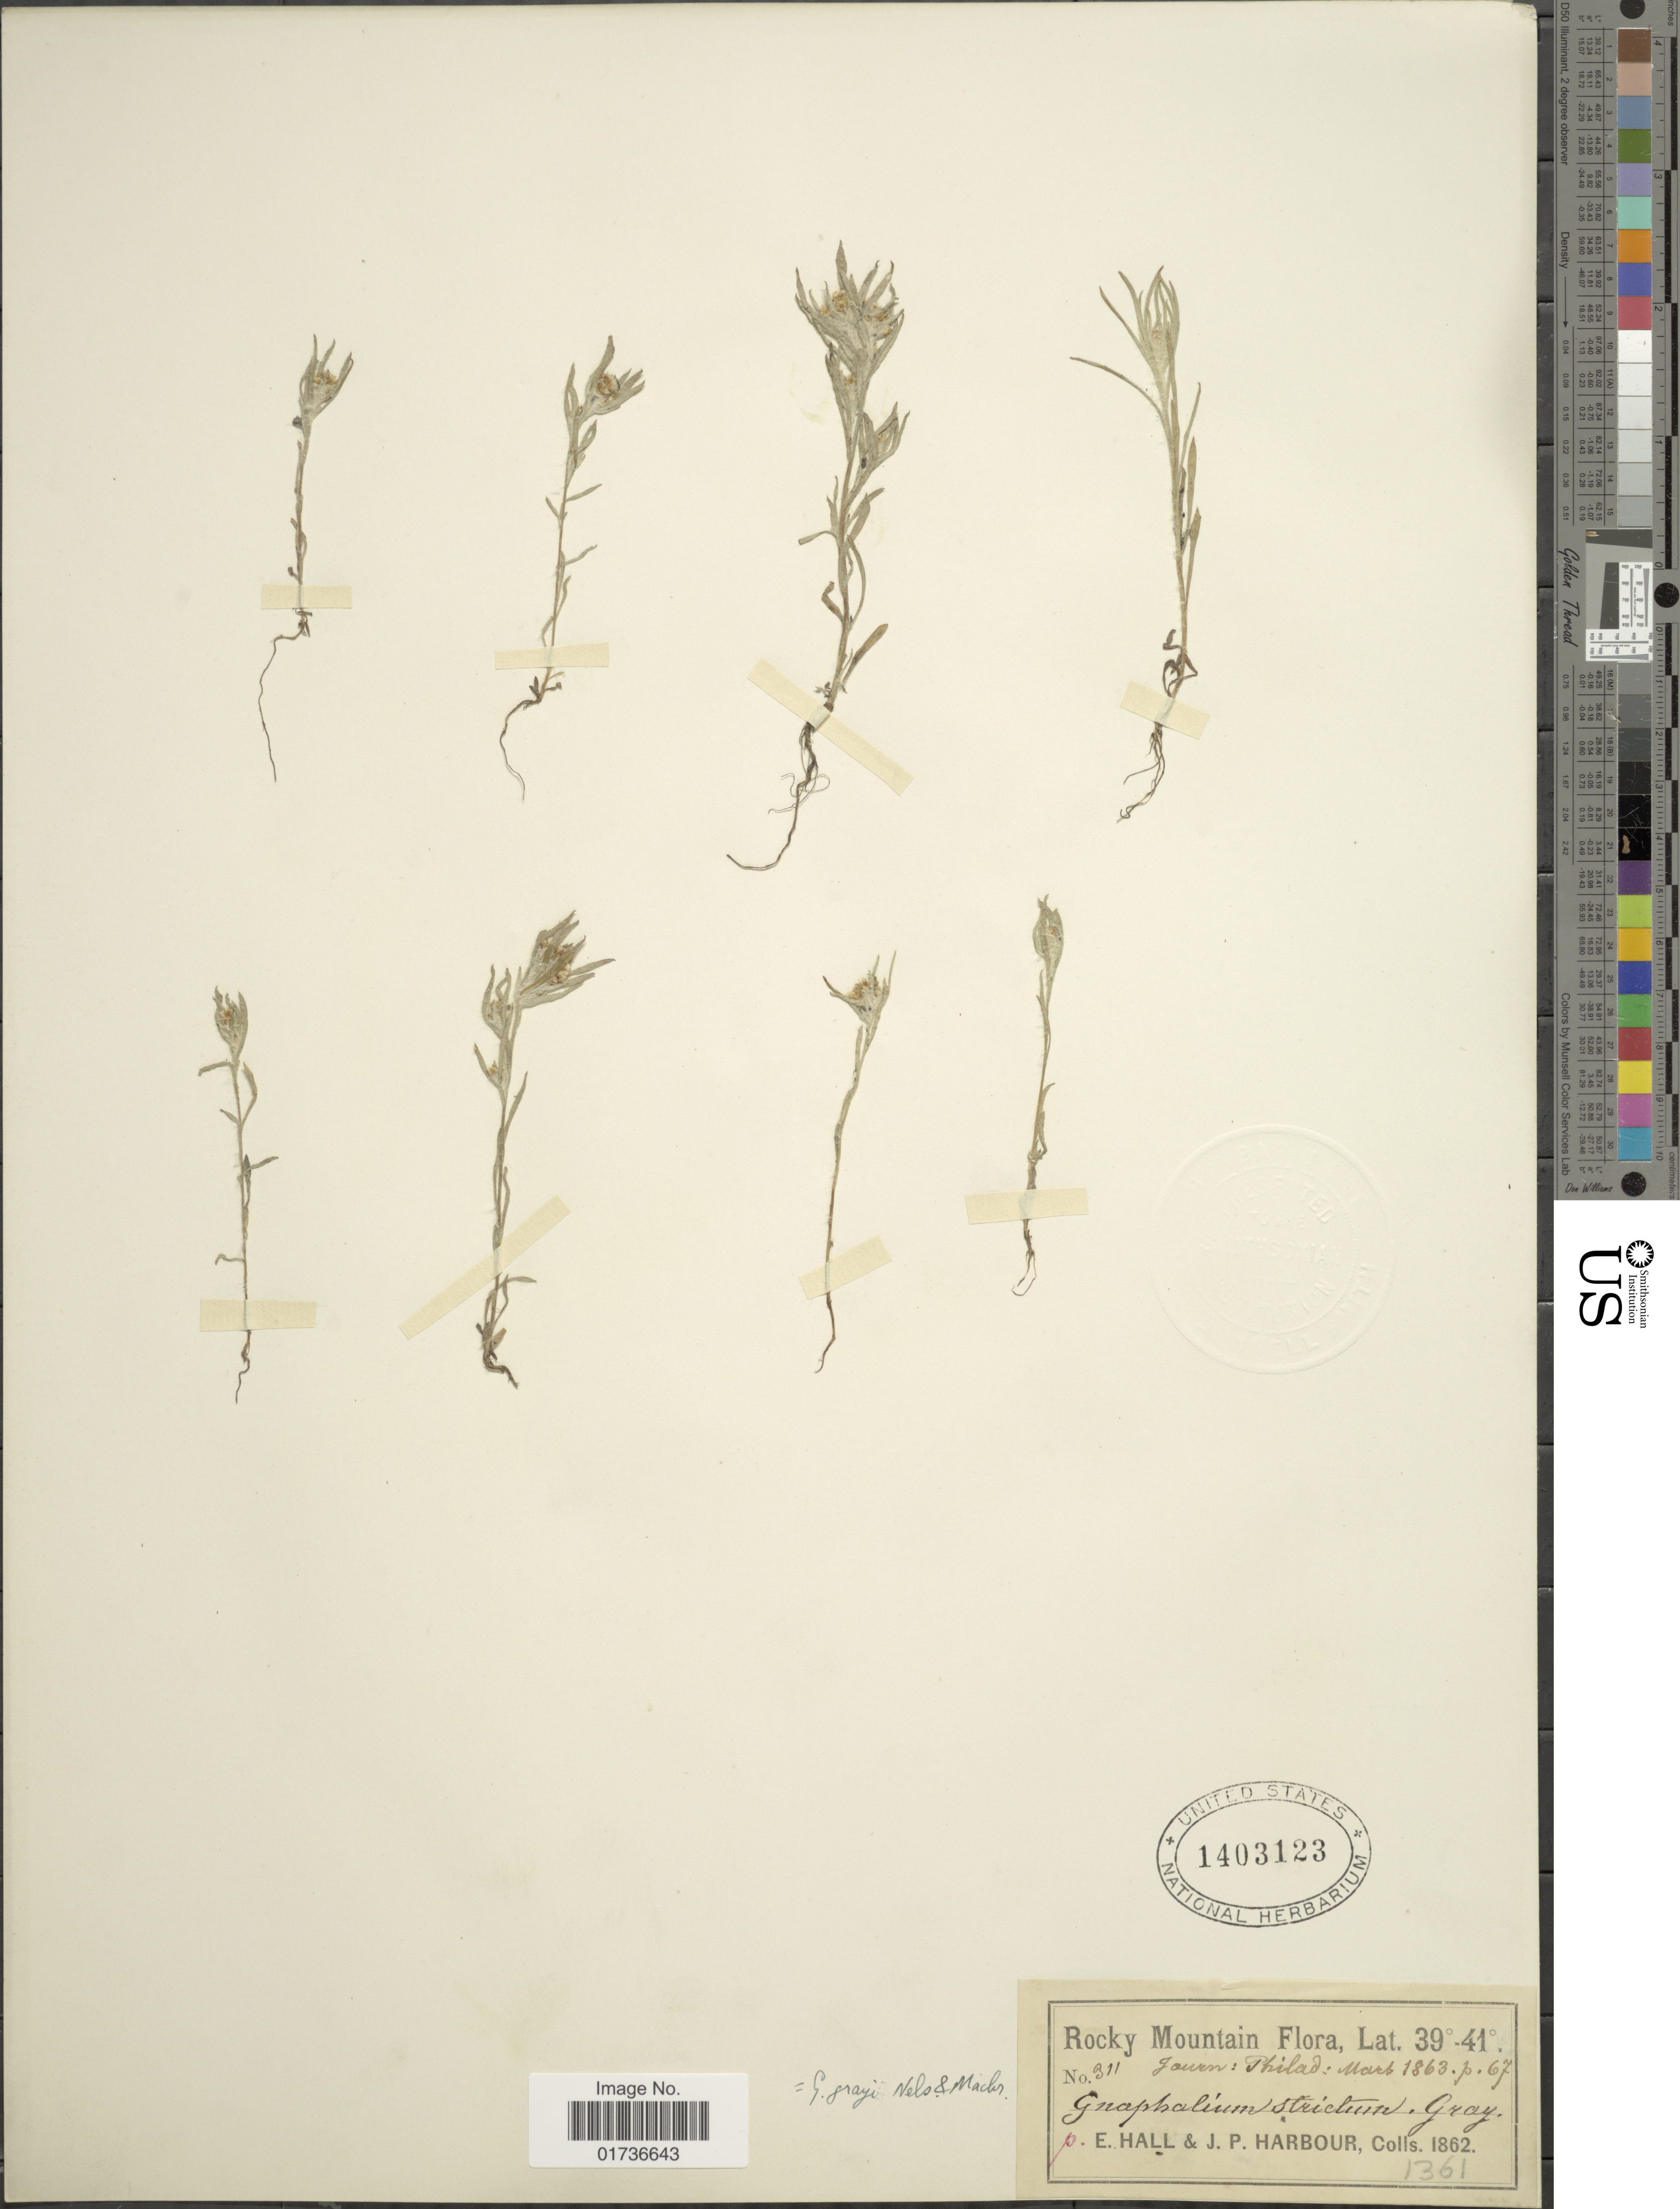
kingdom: Plantae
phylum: Tracheophyta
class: Magnoliopsida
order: Asterales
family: Asteraceae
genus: Gnaphalium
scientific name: Gnaphalium grayi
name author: A. Nelson & J.F. Macbr.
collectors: E. Hall & J. Harbour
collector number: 311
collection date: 1862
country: United States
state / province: Colorado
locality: Rocky Mtns.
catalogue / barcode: US 1403123